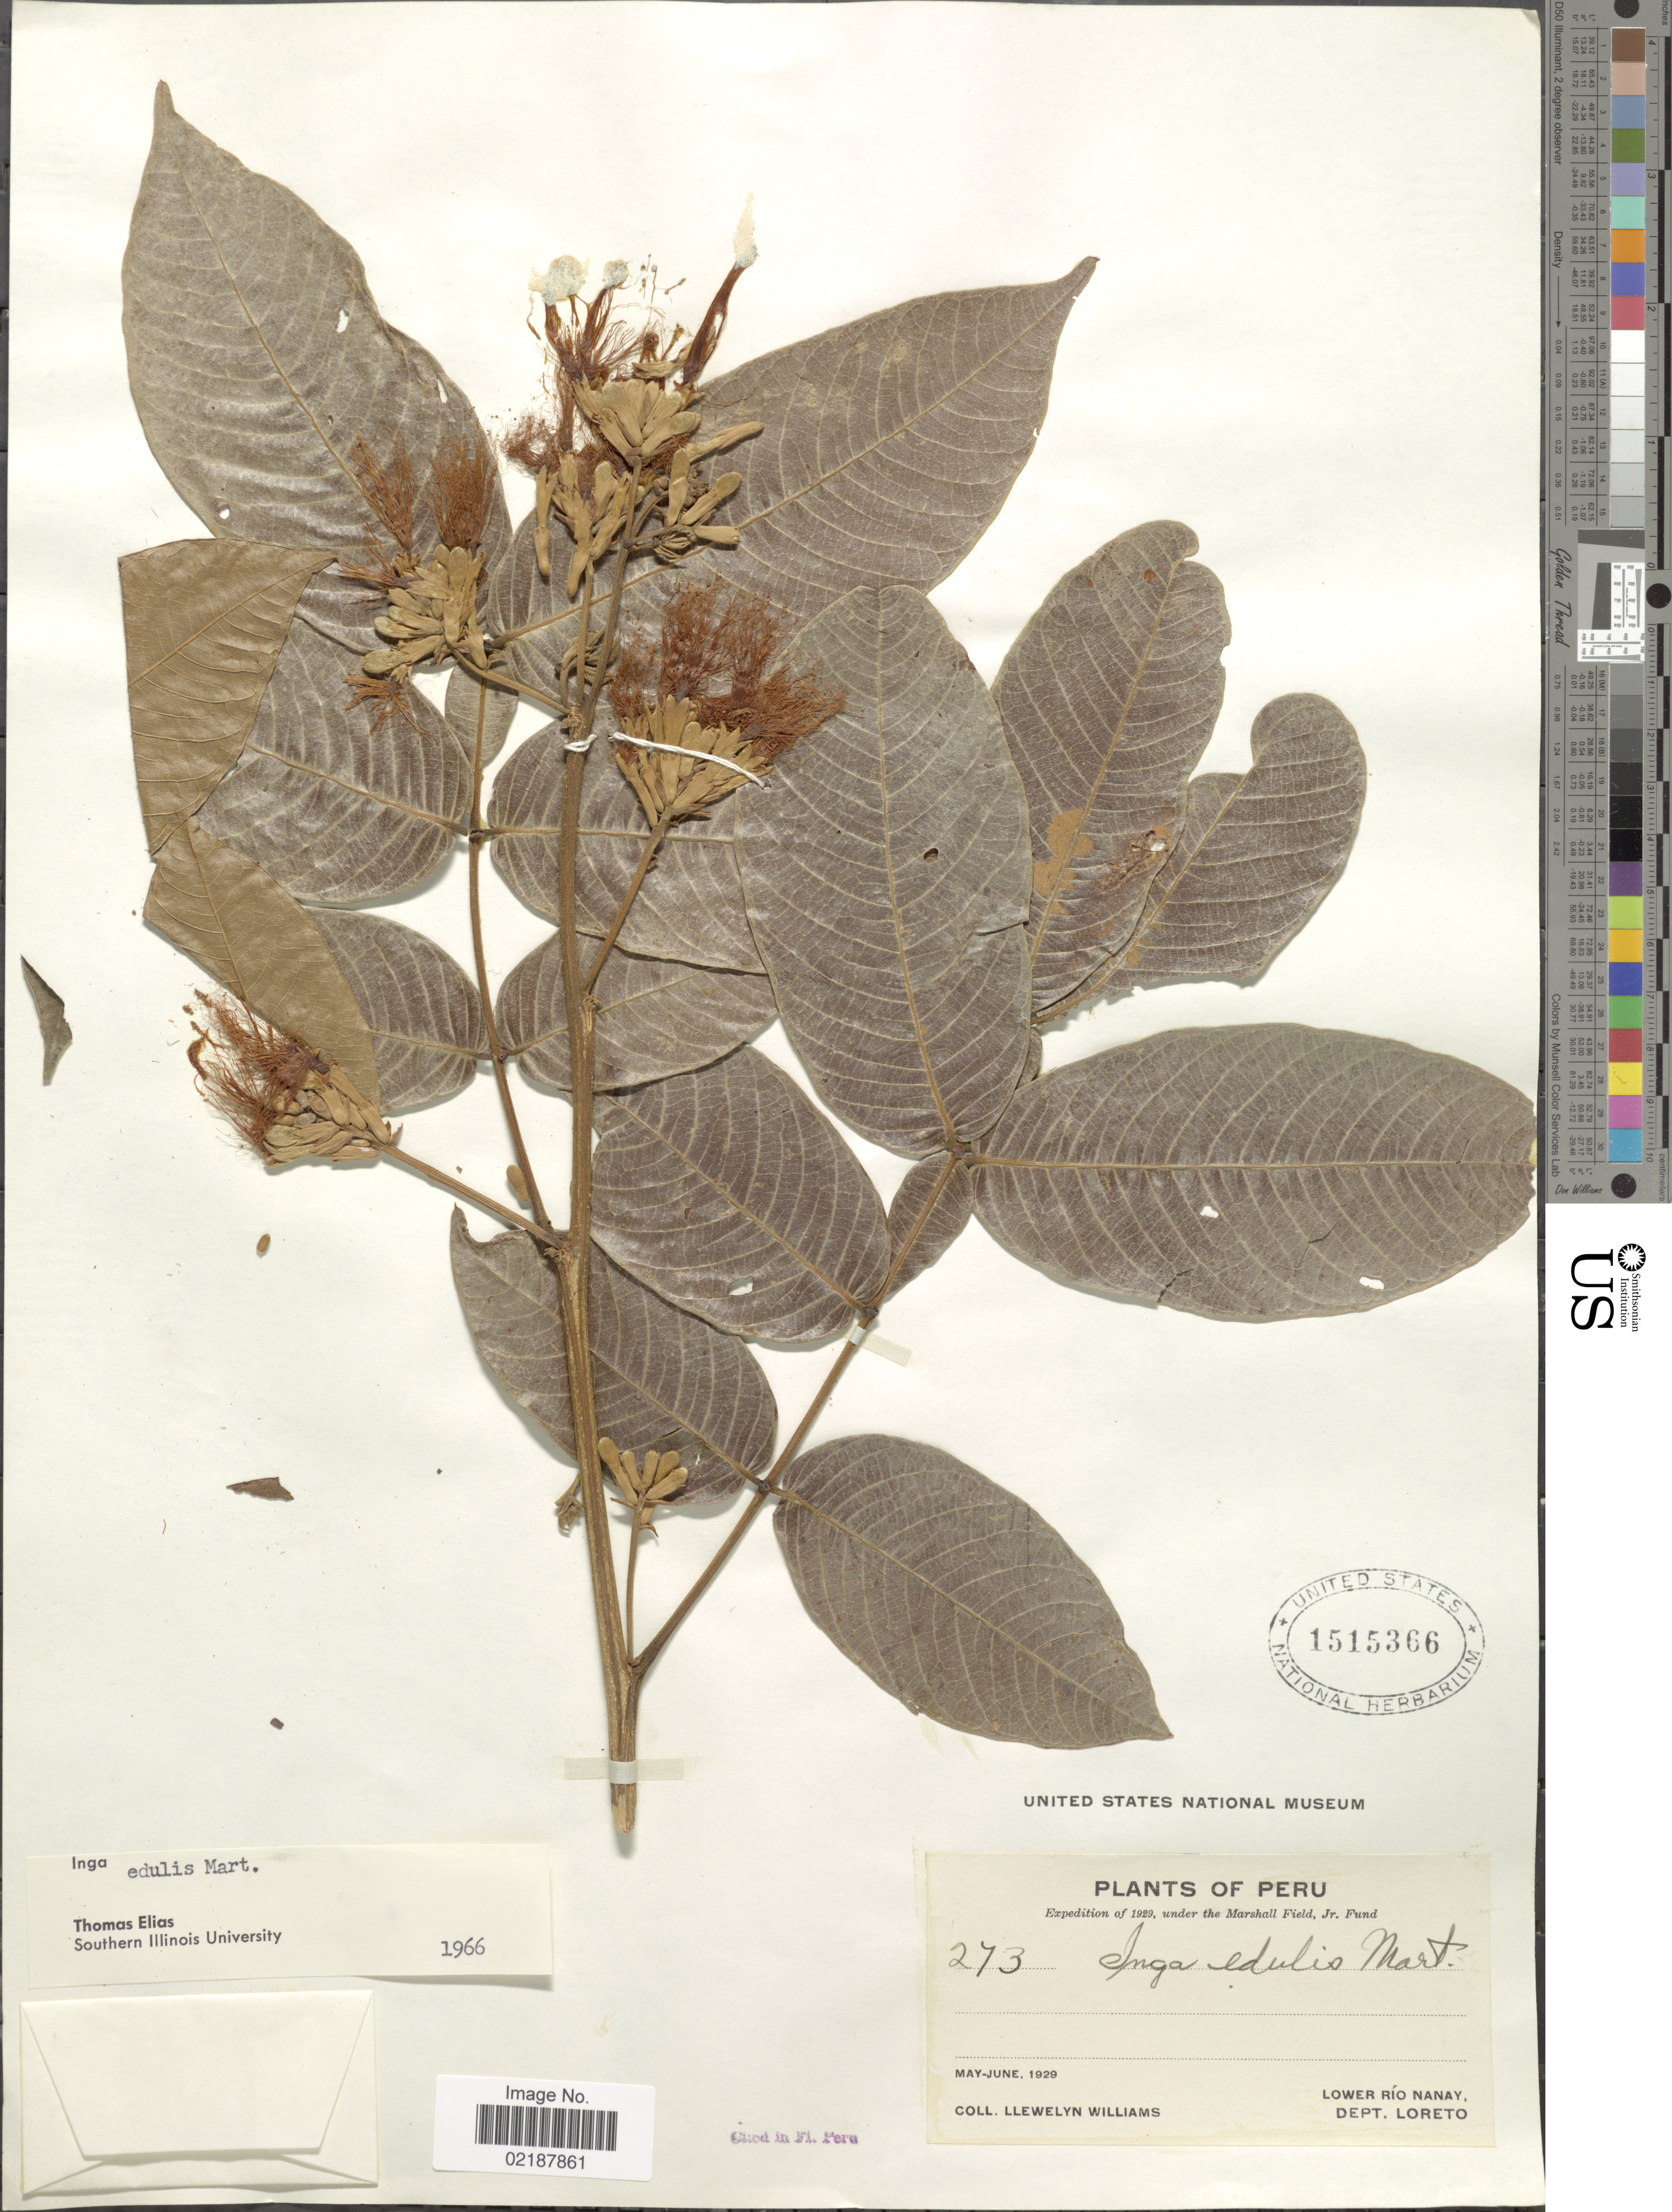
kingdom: Plantae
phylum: Tracheophyta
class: Magnoliopsida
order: Fabales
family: Fabaceae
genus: Inga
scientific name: Inga edulis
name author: Mart.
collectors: Ll. Williams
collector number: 273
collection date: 1929-05/1929-06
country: Peru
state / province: Loreto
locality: Lower Rio Nanay, Dept. Loreto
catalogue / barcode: US 1515366